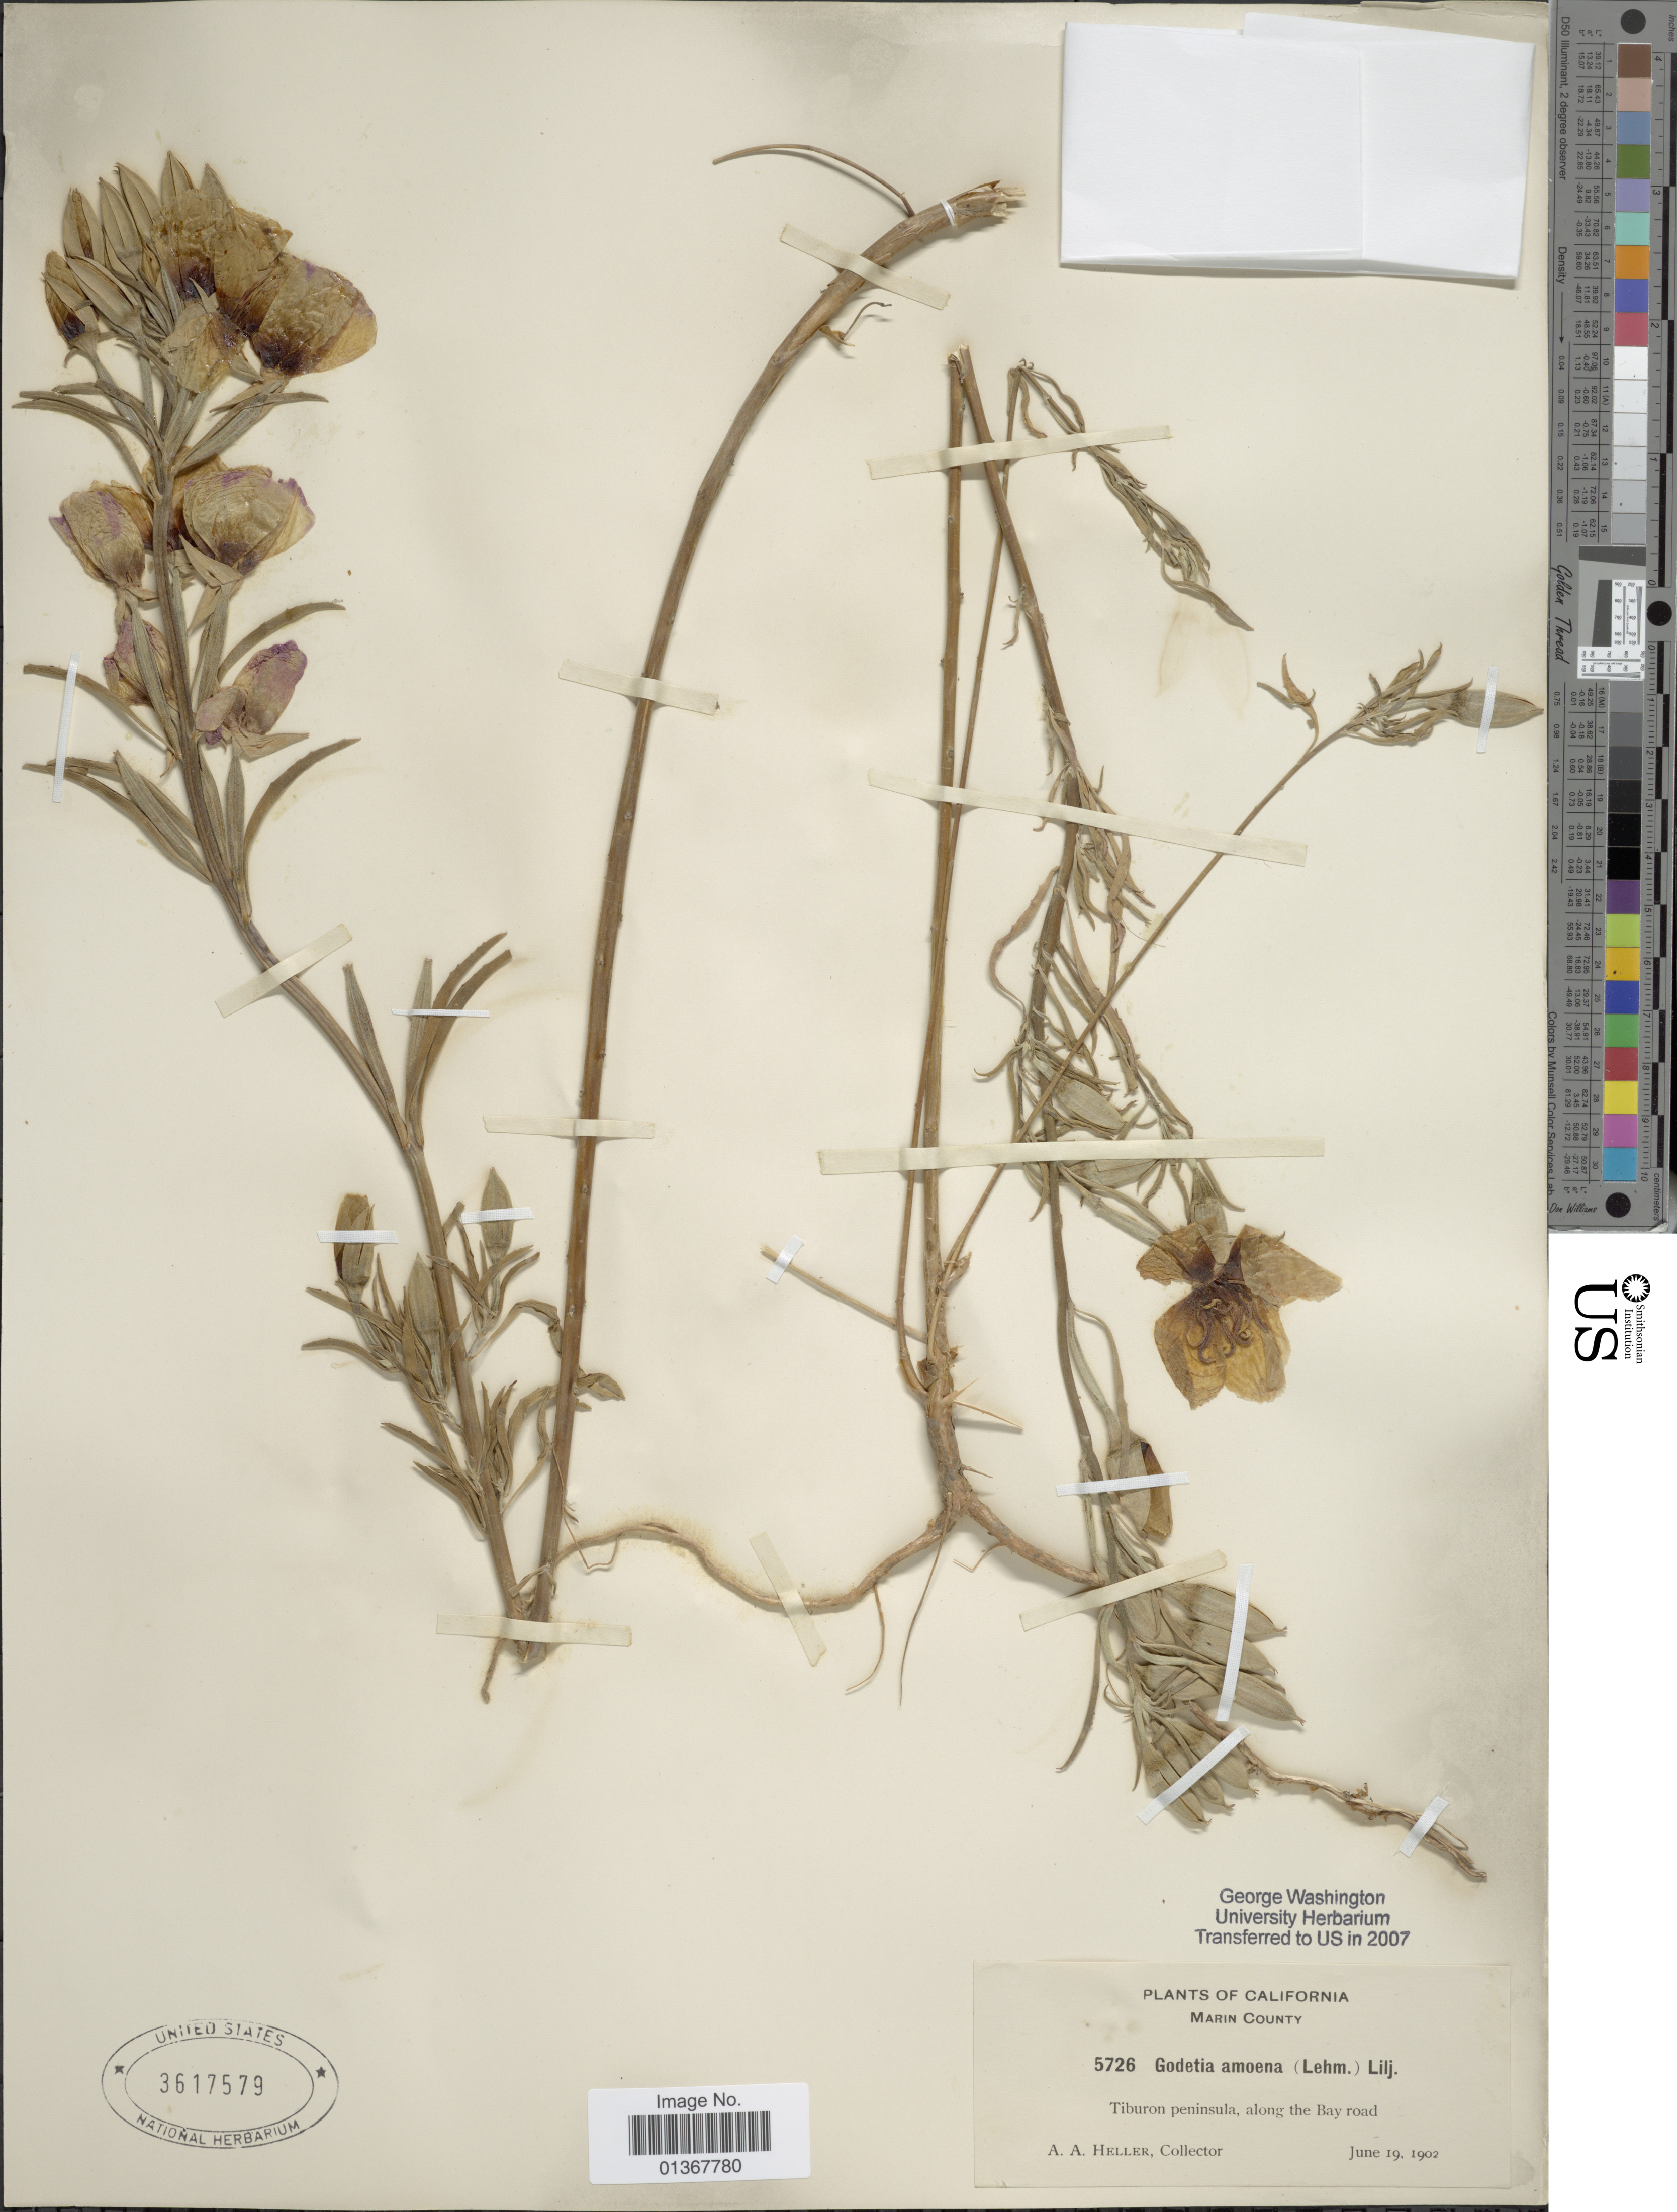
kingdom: Plantae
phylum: Tracheophyta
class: Magnoliopsida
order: Myrtales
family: Onagraceae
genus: Clarkia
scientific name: Clarkia amoena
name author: (Lehm.) A. Nelson & J.F. Macbr.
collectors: A. A. Heller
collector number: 5726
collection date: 1902-06-19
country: United States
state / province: California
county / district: Marin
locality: Marin County, Tiburon peninsula, along the Bay road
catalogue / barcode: US 3617579